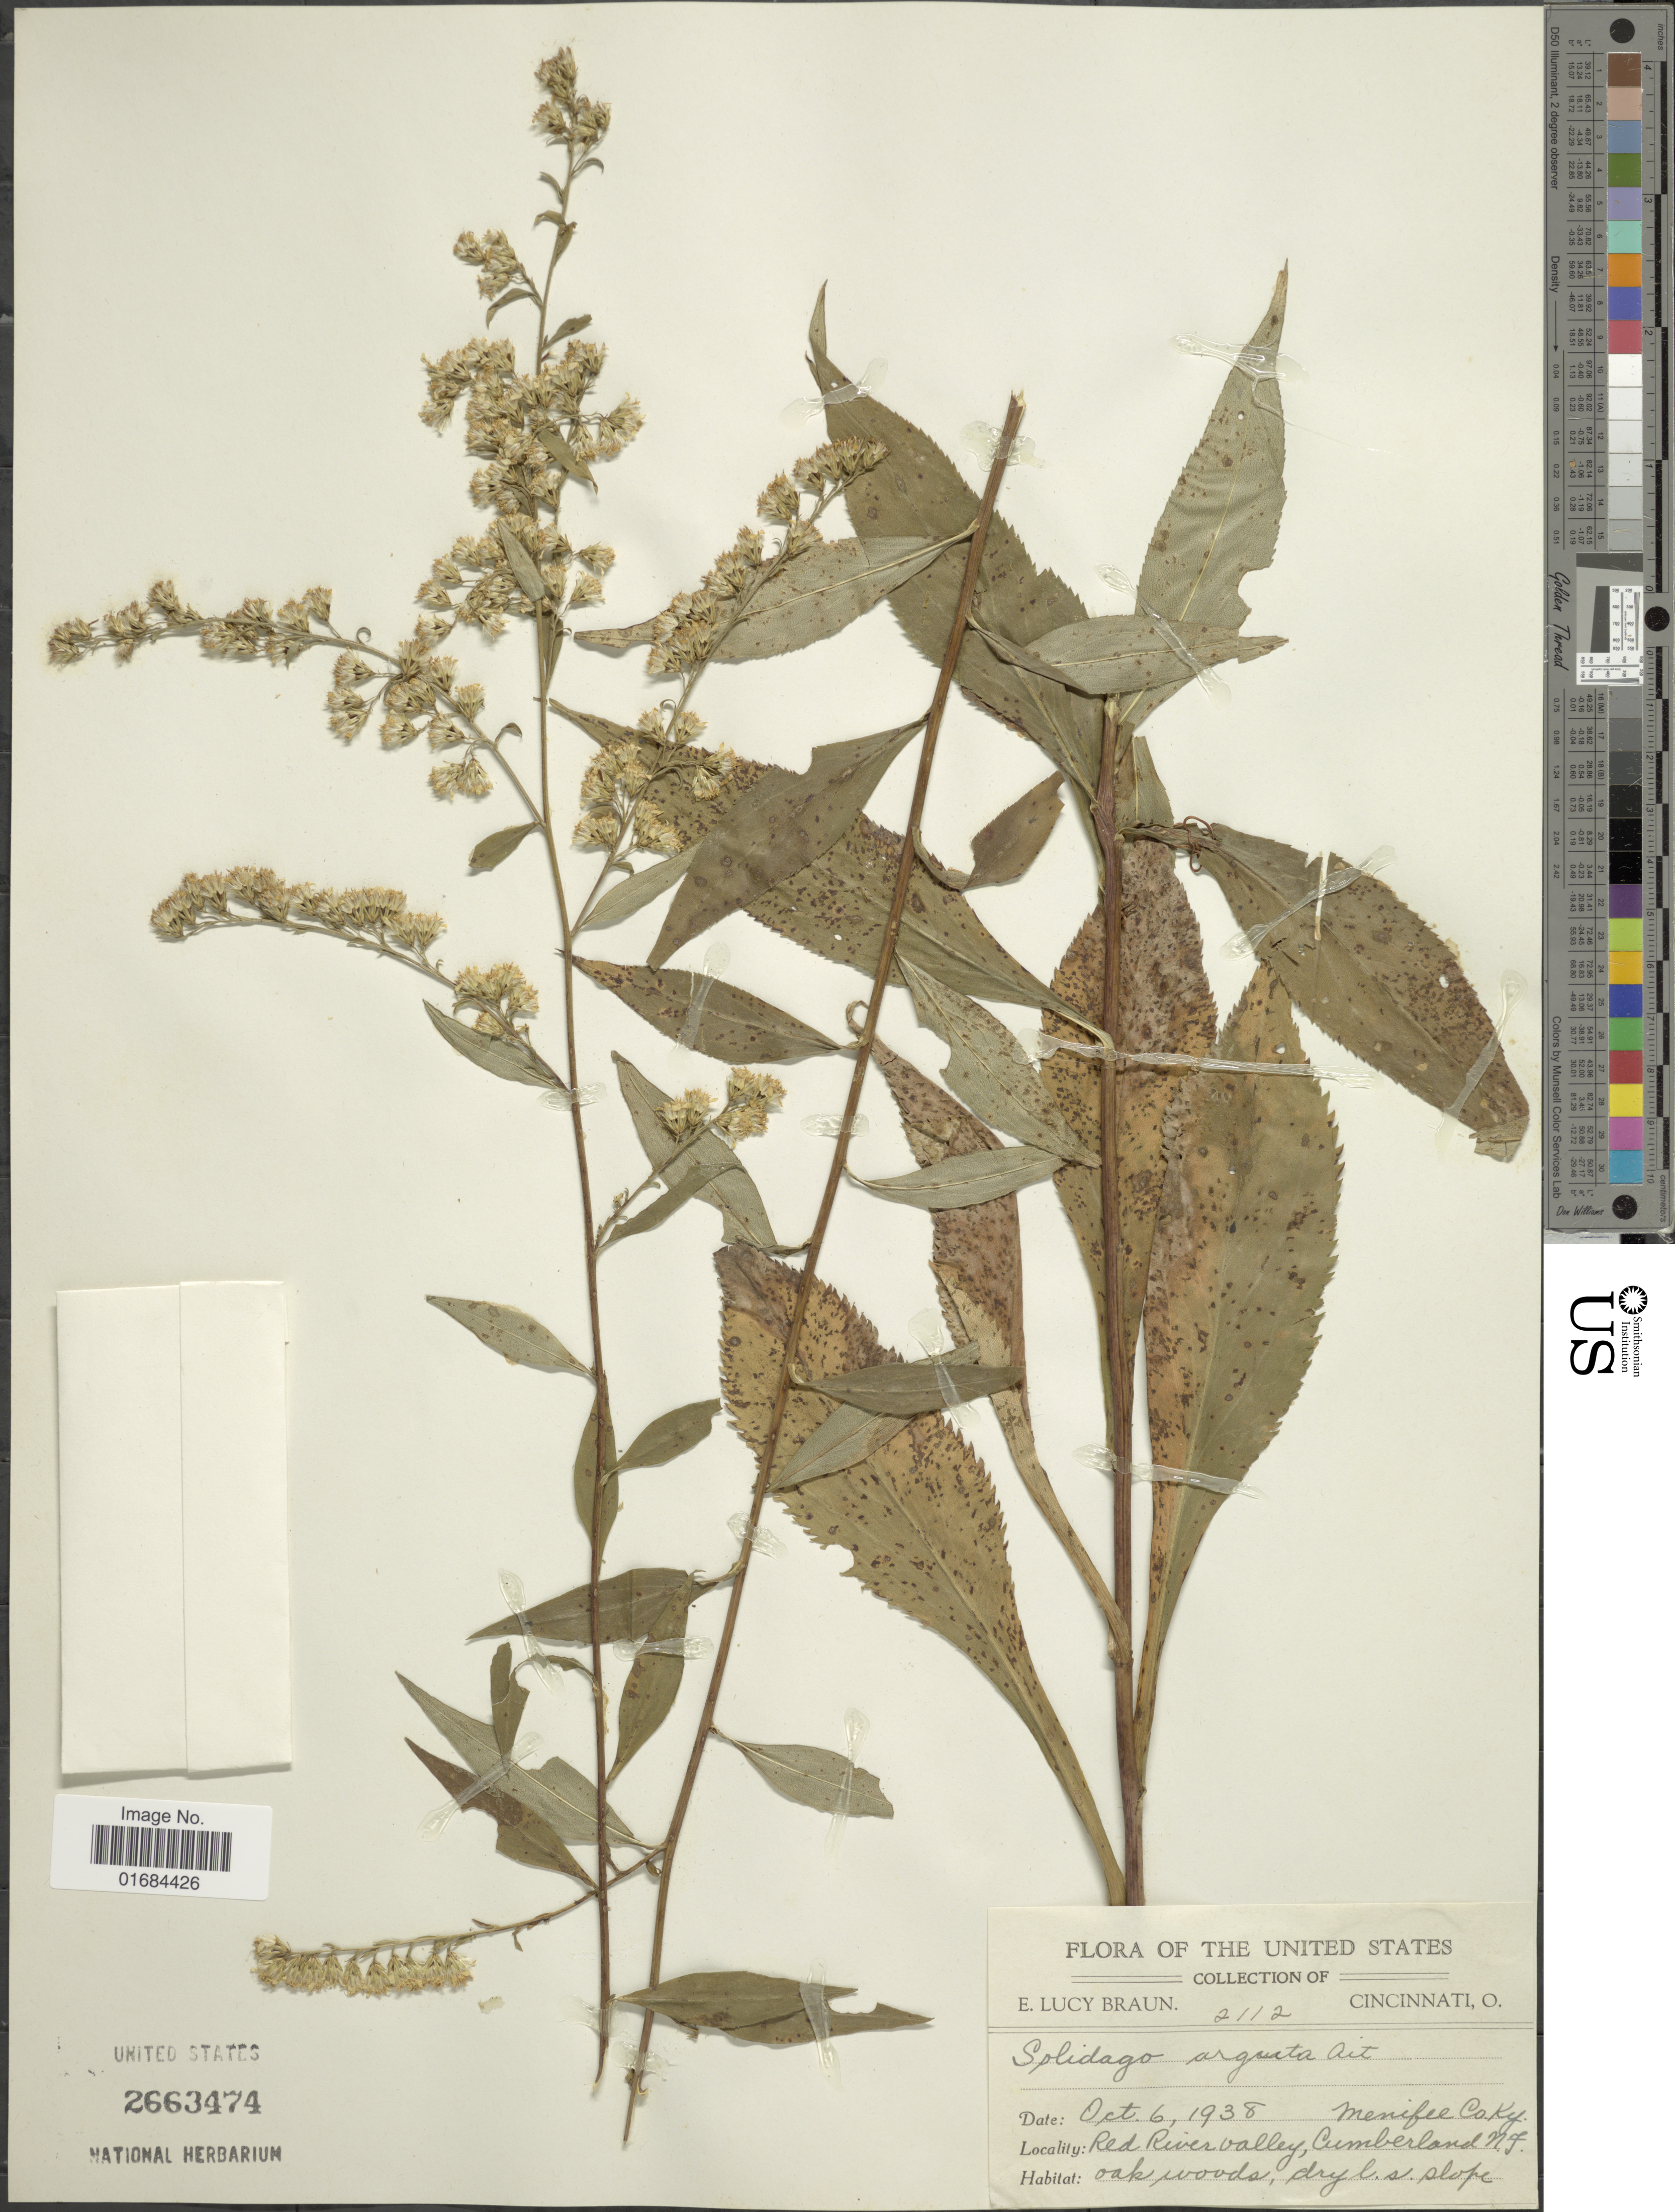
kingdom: Plantae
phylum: Tracheophyta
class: Magnoliopsida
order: Asterales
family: Asteraceae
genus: Solidago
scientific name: Solidago arguta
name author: Aiton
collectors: E. L. Braun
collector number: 2112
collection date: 1938-10-06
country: United States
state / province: New Jersey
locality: Menifee Ky, Red River Valley, Cumberland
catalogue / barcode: US 2663474